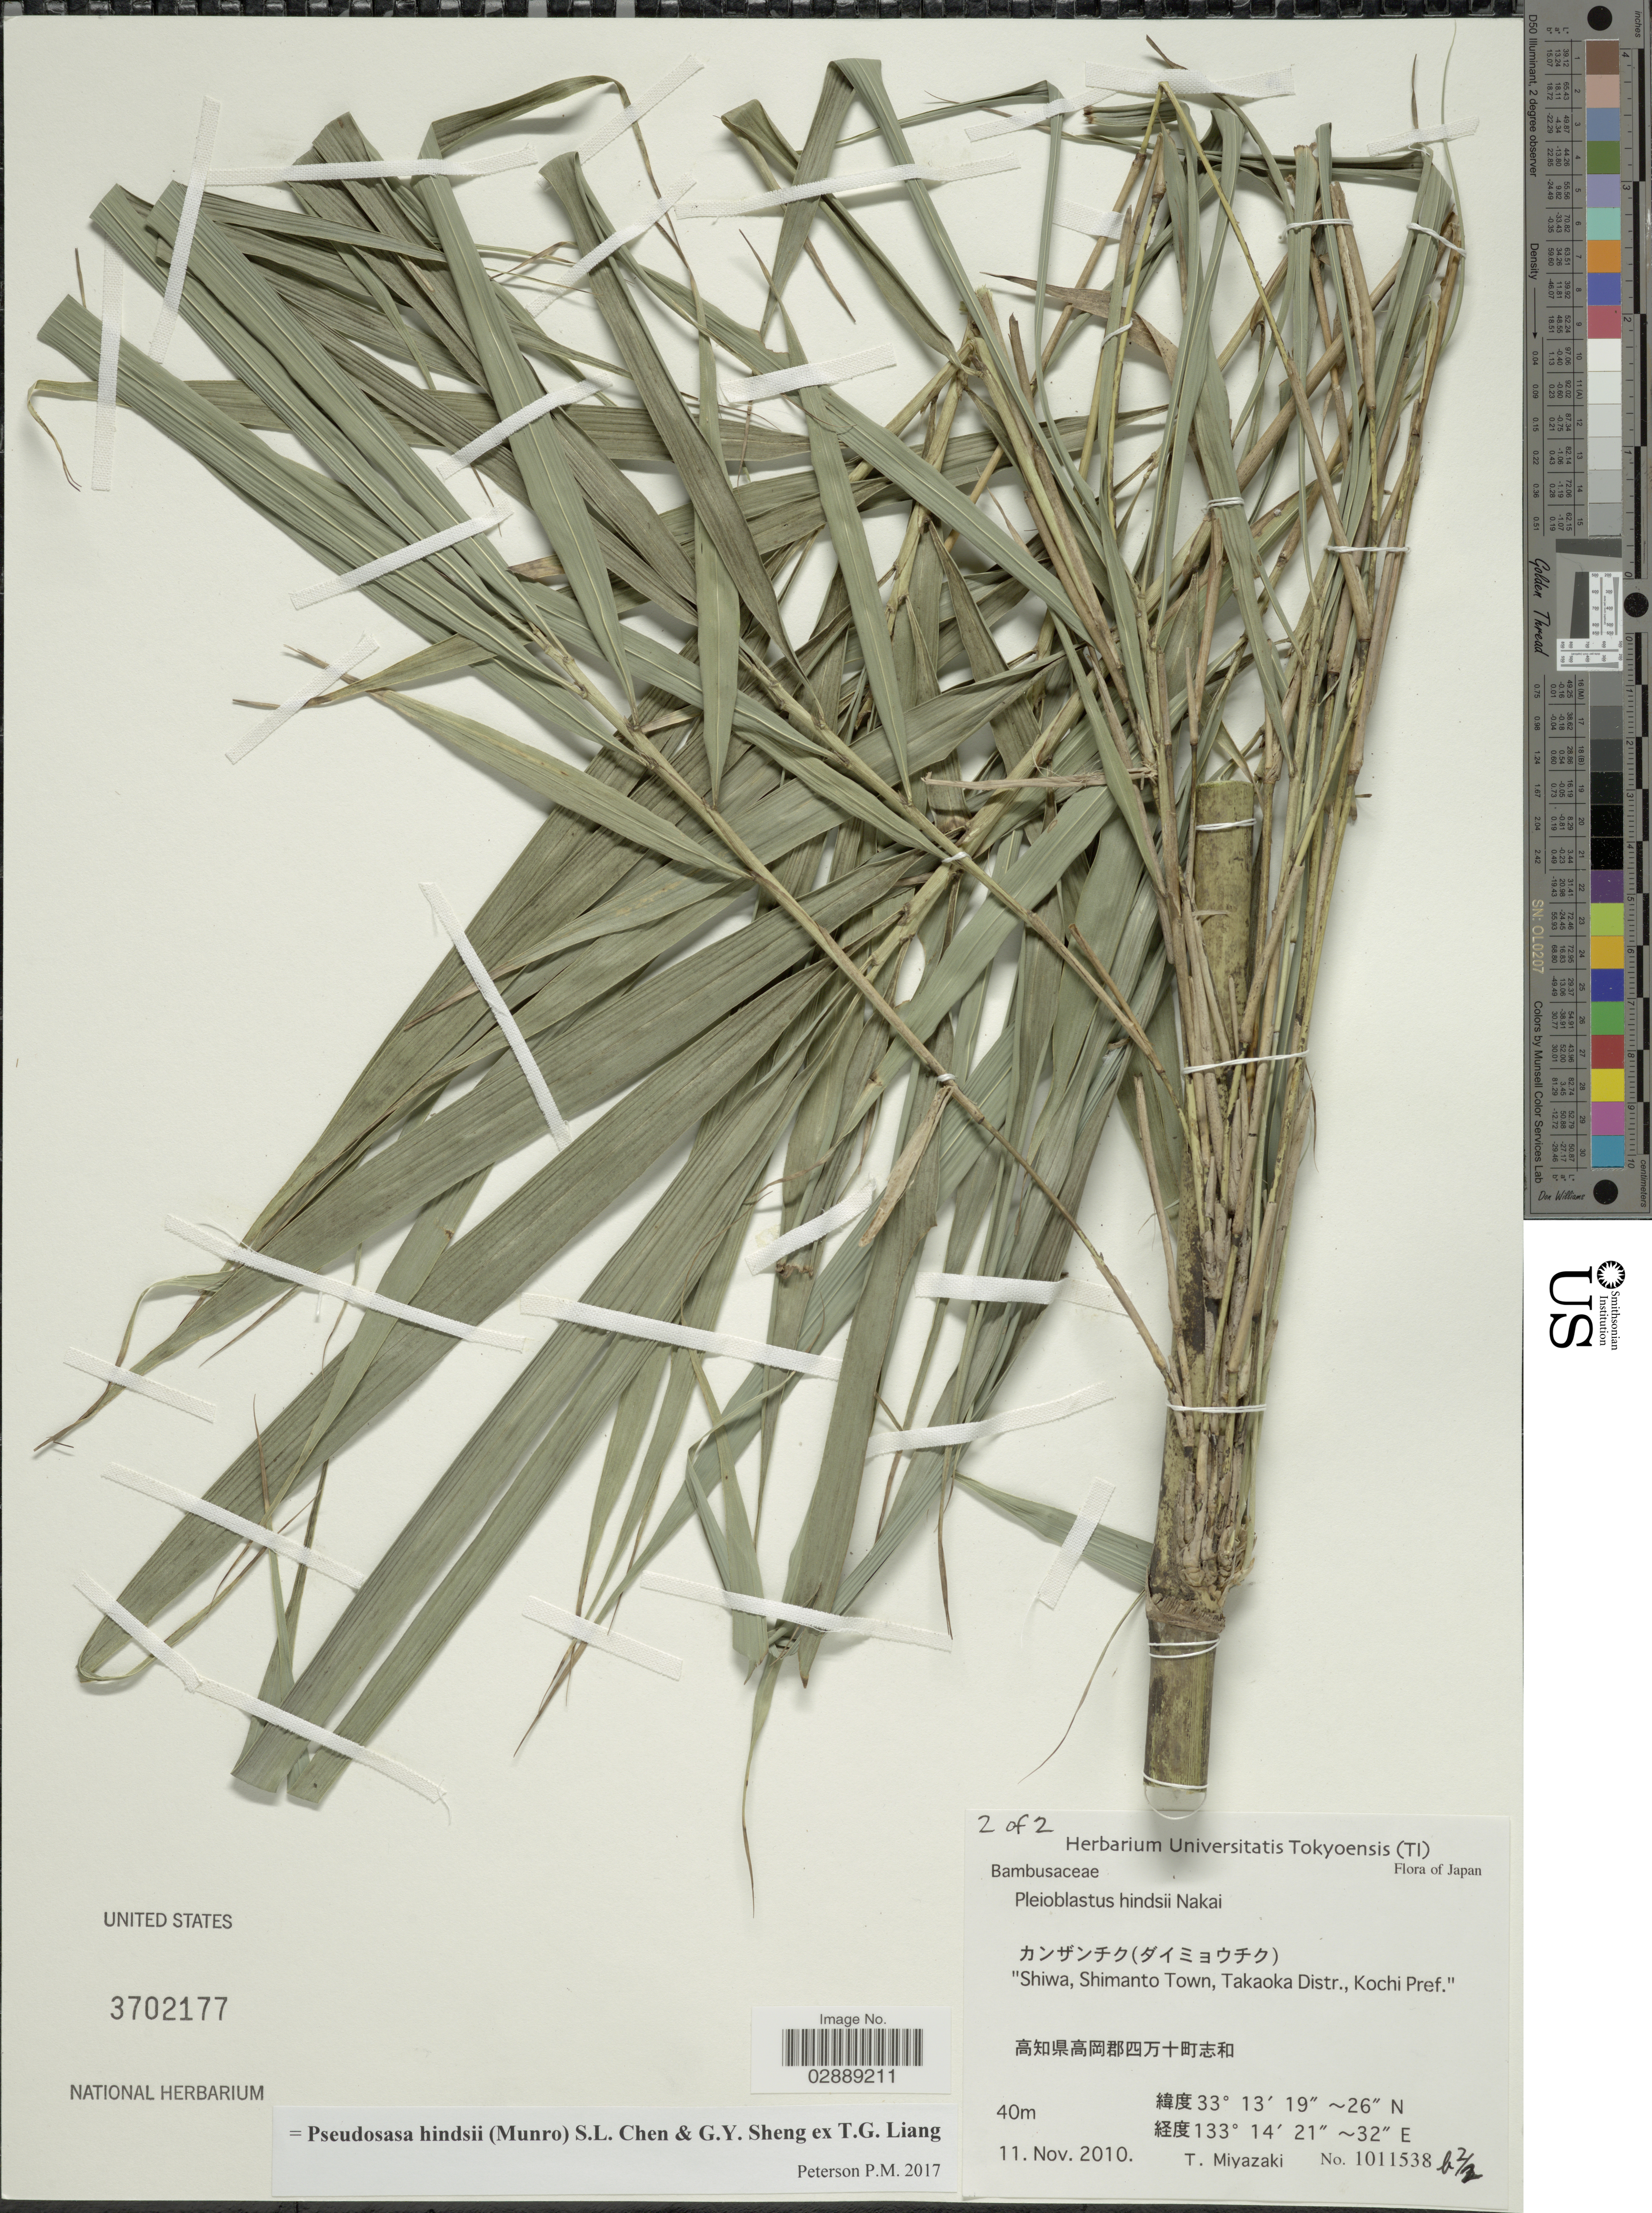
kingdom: Plantae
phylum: Tracheophyta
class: Liliopsida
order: Poales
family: Poaceae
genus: Pleioblastus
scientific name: Pleioblastus hindsii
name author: (Munro) Nakai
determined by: Peterson, Paul M., (BOT), Smithsonian Institution - National Museum of Natural History (UNITED STATES)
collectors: T. Miyazaki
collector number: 1011538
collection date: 2010-11-11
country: Japan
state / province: Koti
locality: Shiwa, Shimanto, Takaoka Distr., Pref. Kochi.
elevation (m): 40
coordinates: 33 13 19-26 N, 133 14 21-32 E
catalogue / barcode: US 3702177